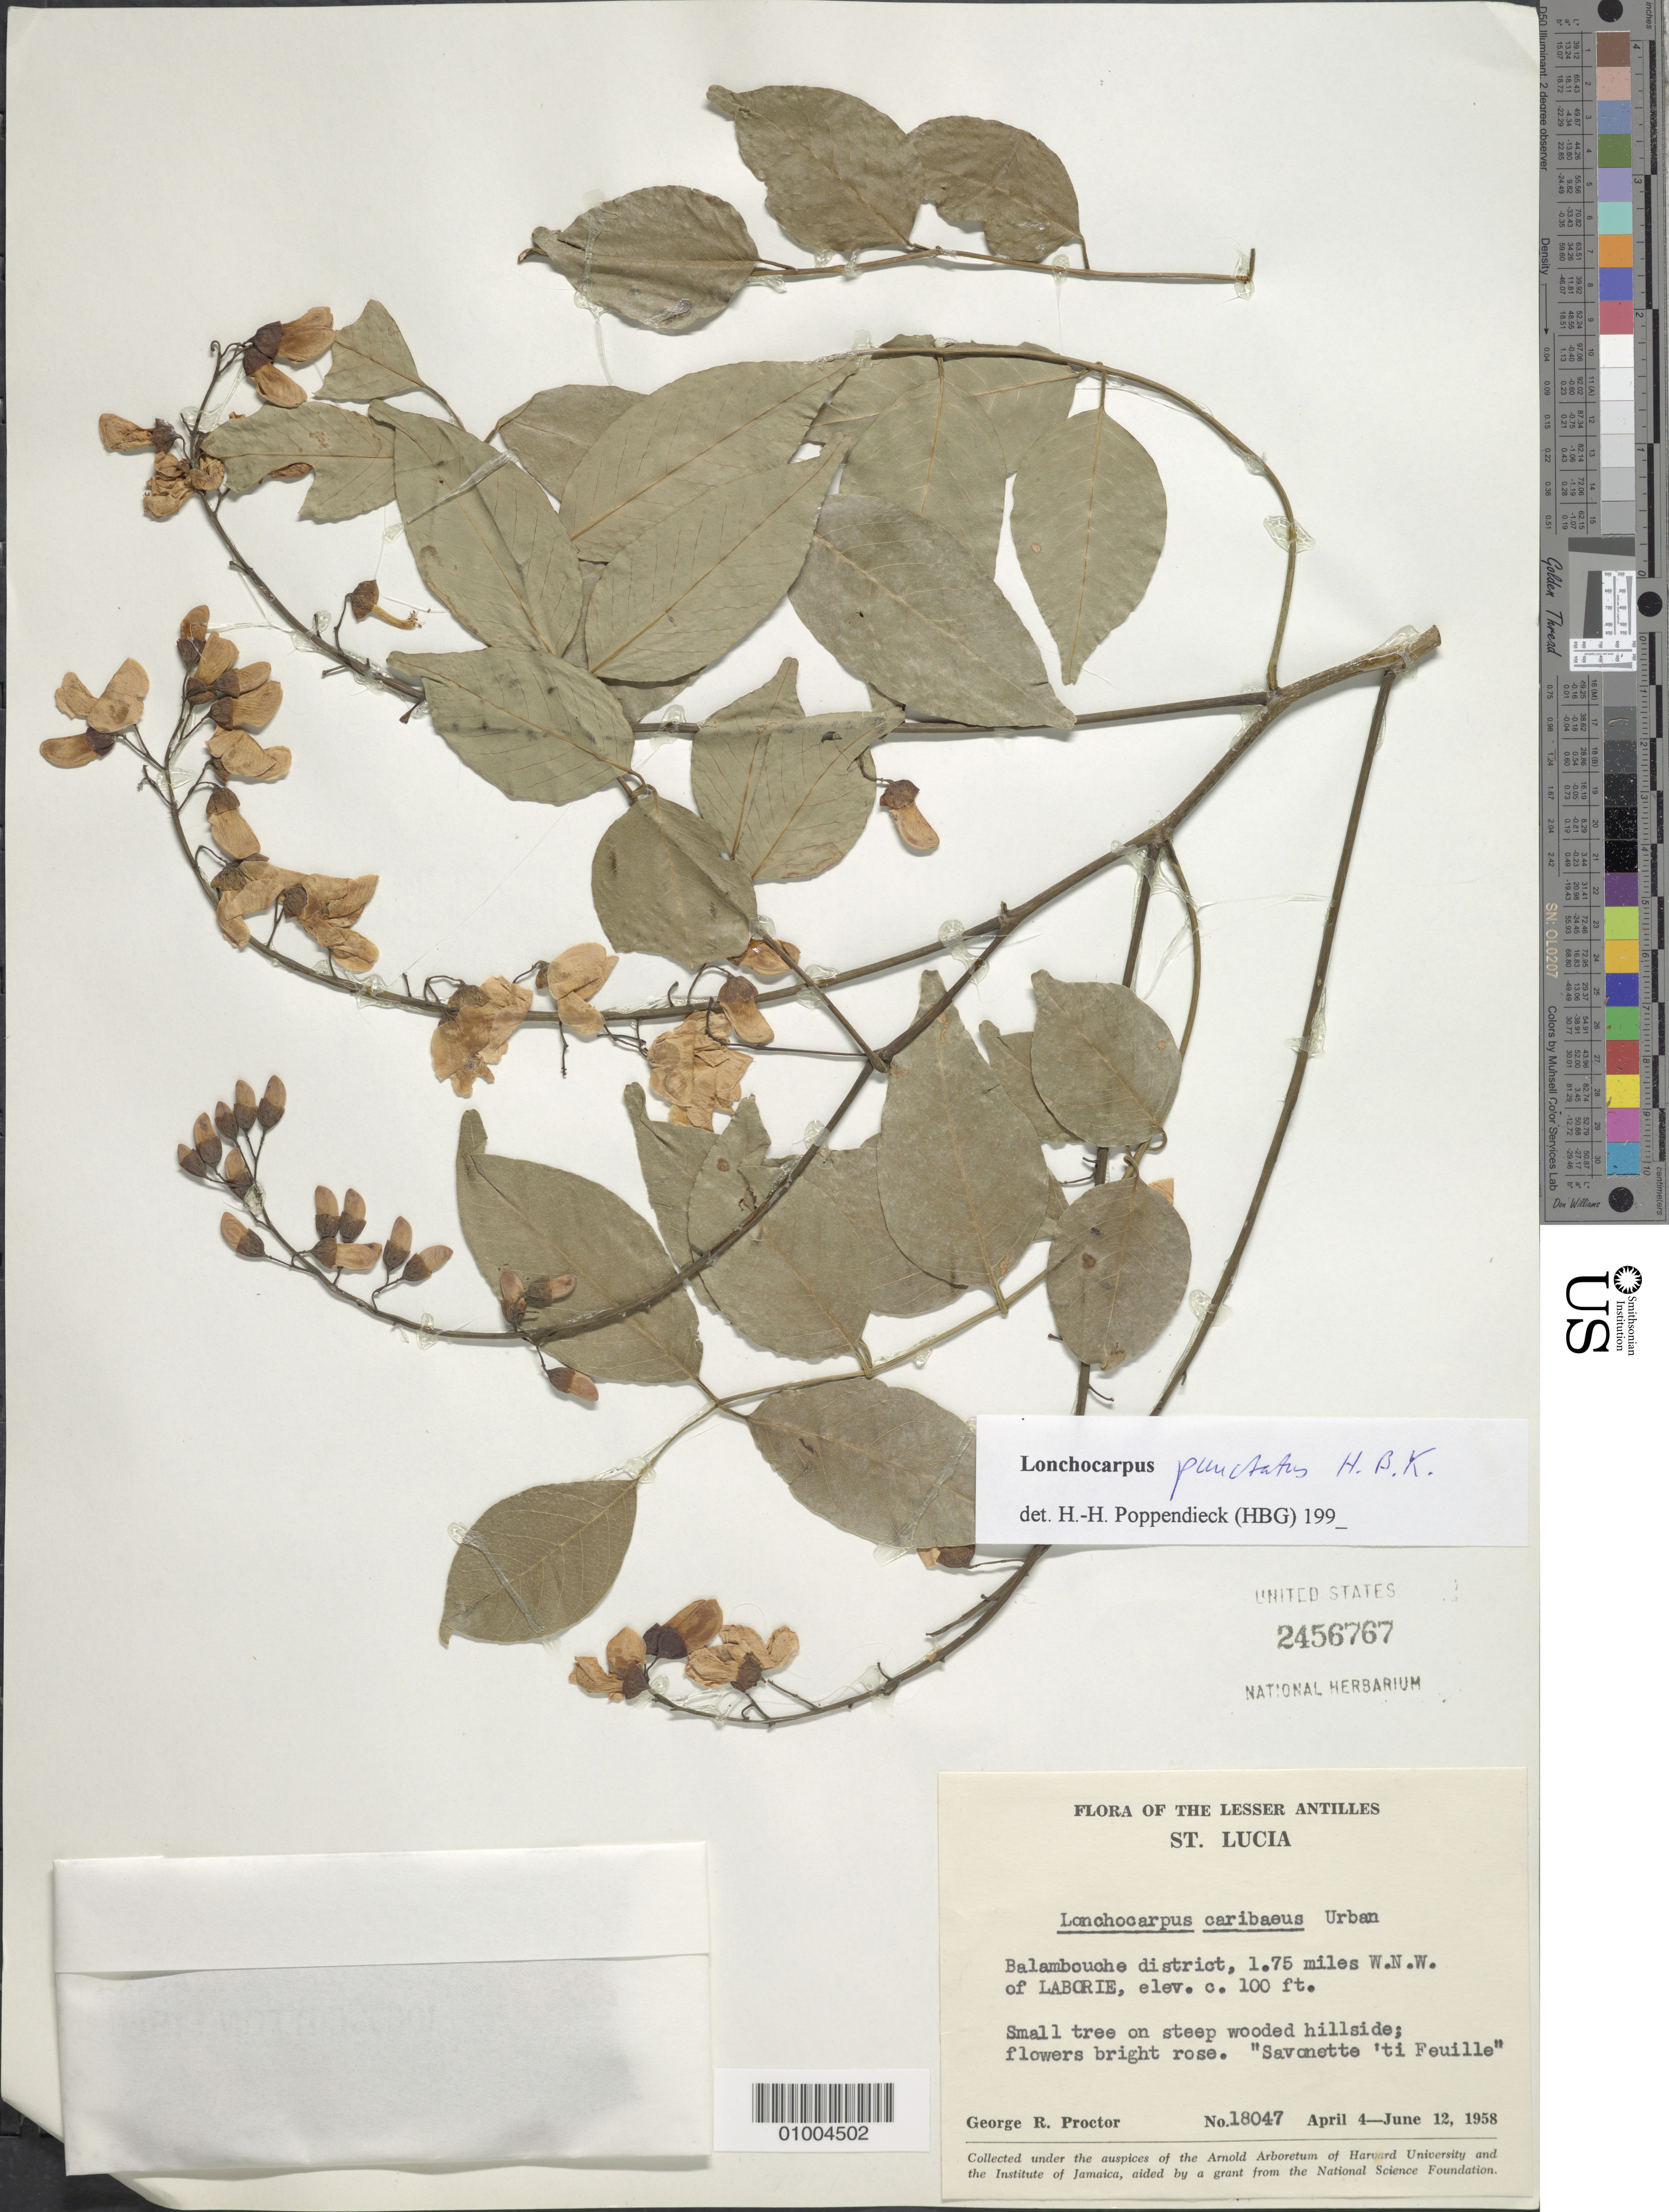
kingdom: Plantae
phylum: Tracheophyta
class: Magnoliopsida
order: Fabales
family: Fabaceae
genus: Lonchocarpus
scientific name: Lonchocarpus punctatus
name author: Kunth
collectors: G. R. Proctor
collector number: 18047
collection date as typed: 04 Apr 1958 to 12 Jun 1958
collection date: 1958-04-04/1958-06-12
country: St. Lucia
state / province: Savanne Edmund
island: St. Lucia I.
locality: Balambouche district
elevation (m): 30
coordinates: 0 N, 0 E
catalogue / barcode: US 2456767